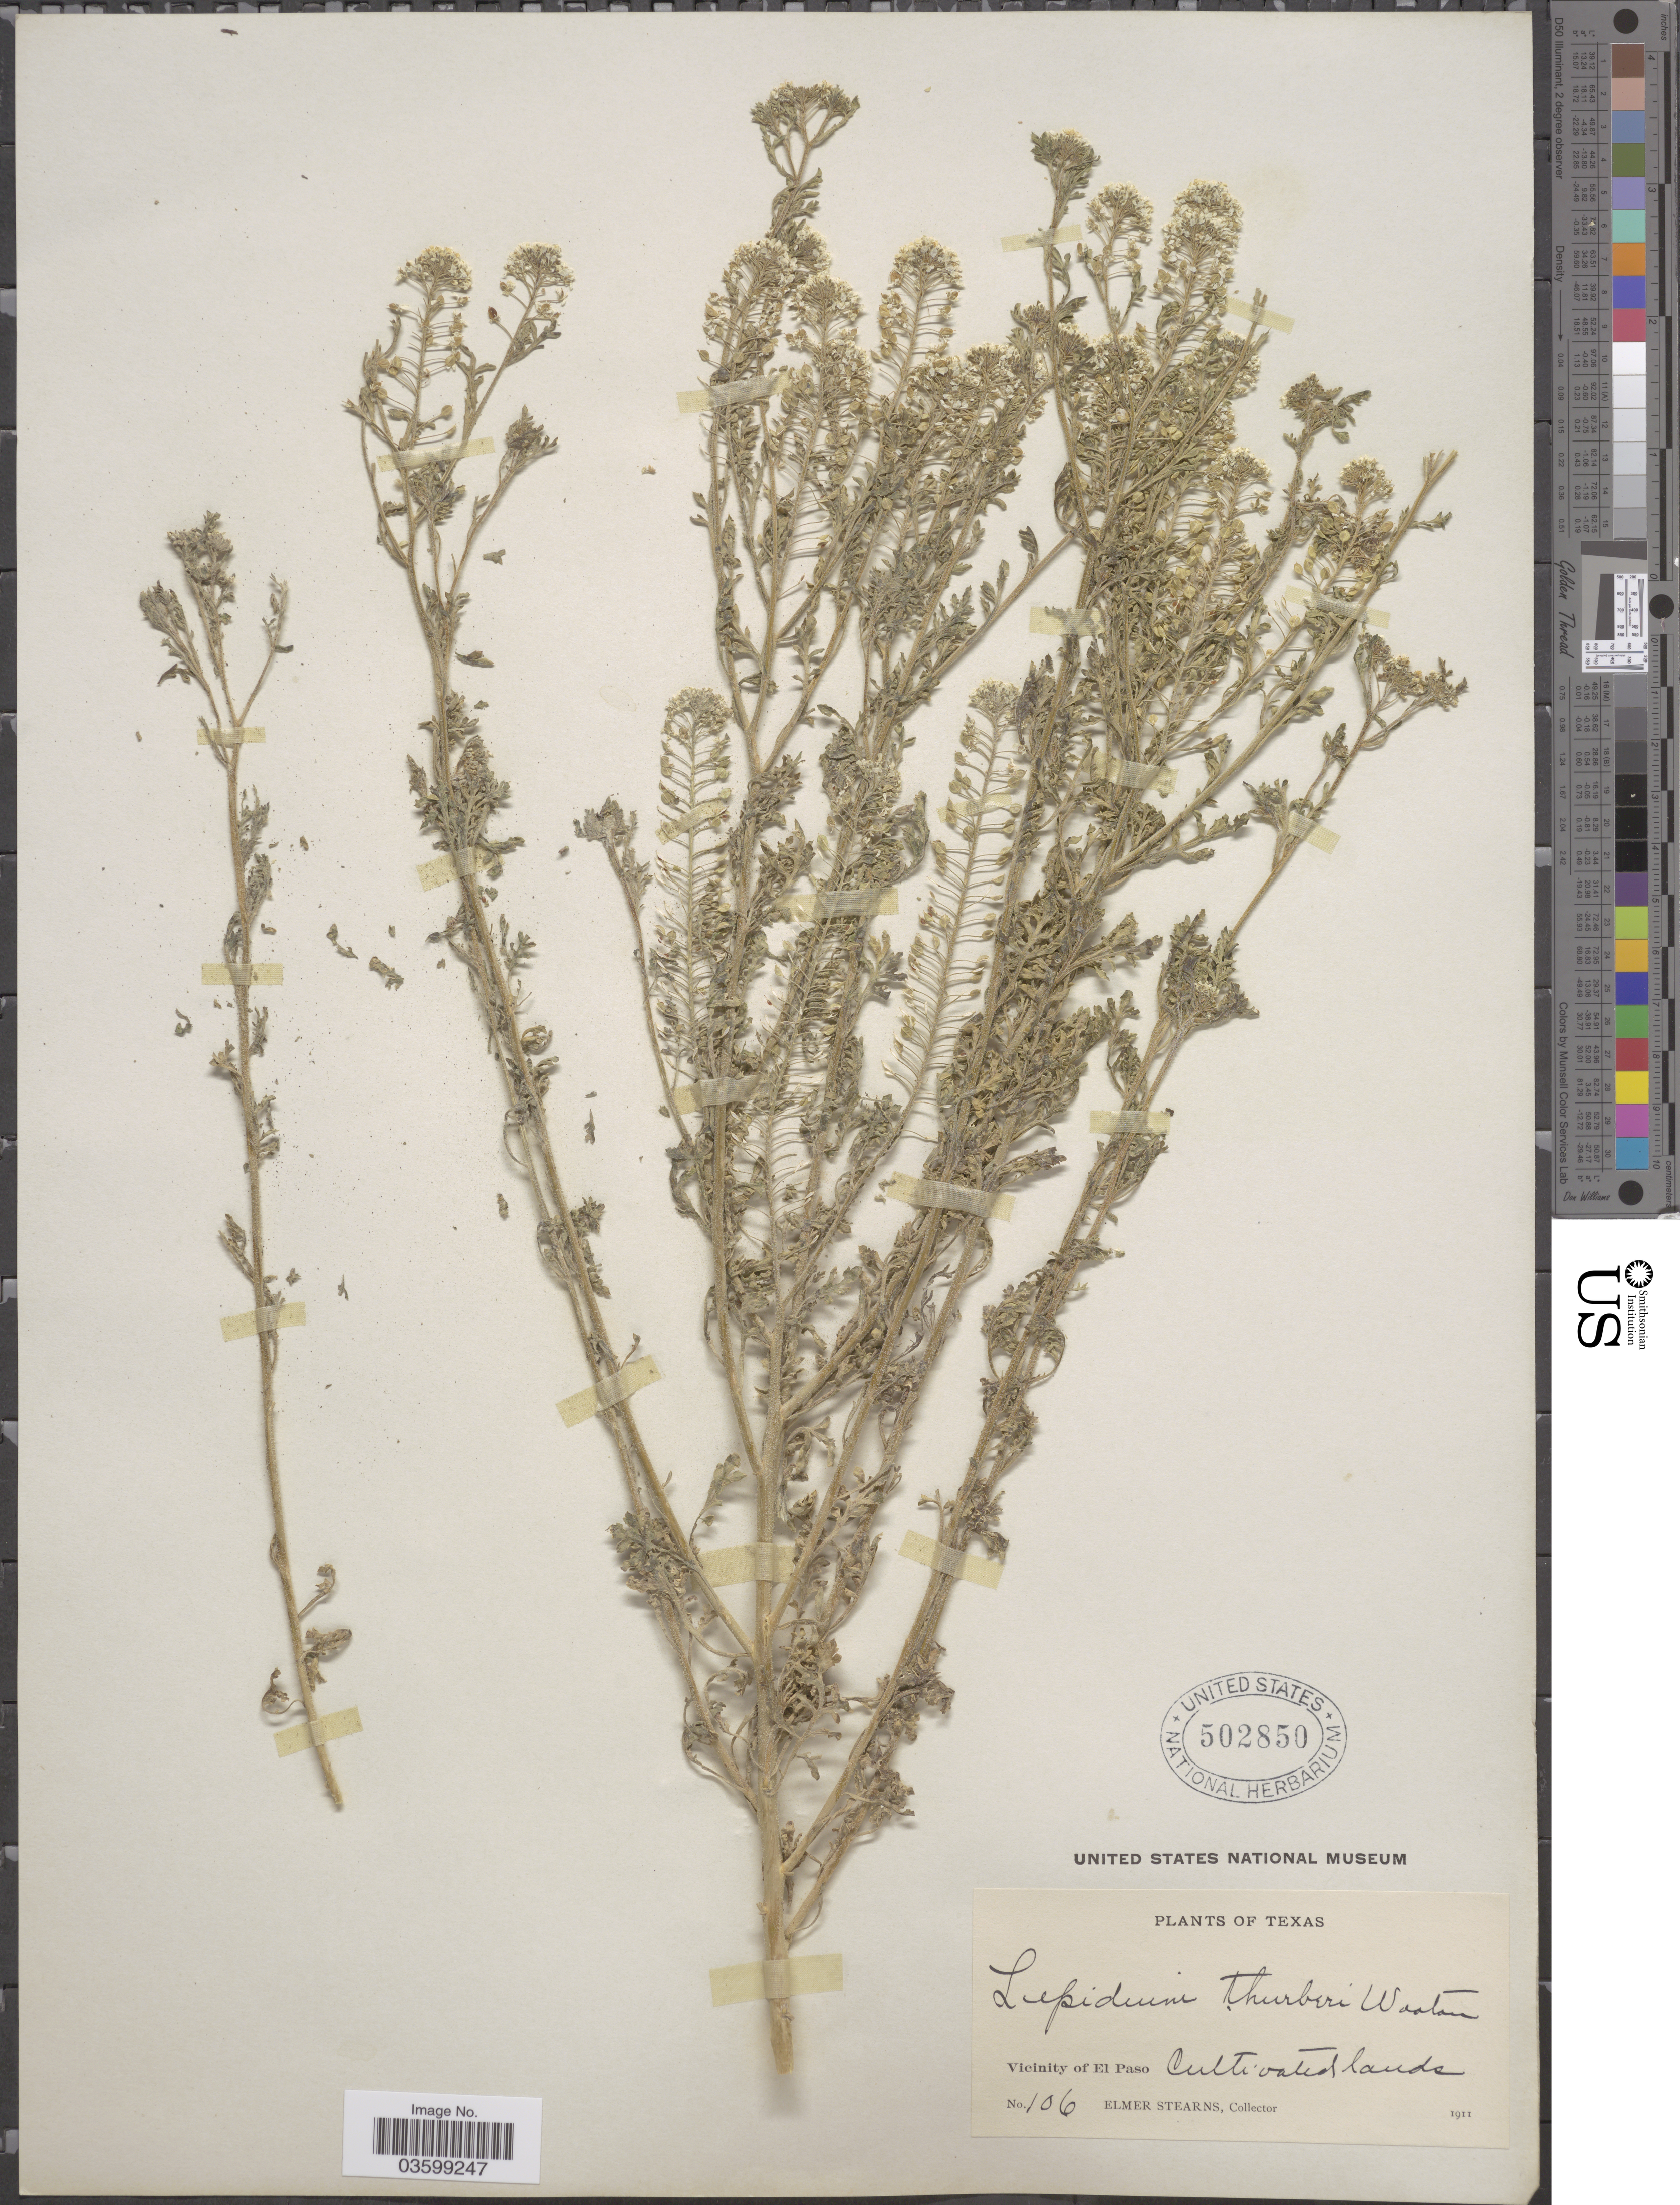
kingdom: Plantae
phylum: Tracheophyta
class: Magnoliopsida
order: Brassicales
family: Brassicaceae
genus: Lepidium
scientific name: Lepidium thurberi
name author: Wooton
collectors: E. Stearns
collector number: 106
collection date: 1911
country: United States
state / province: Texas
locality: Vicinity of El Paso.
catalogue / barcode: US 502850